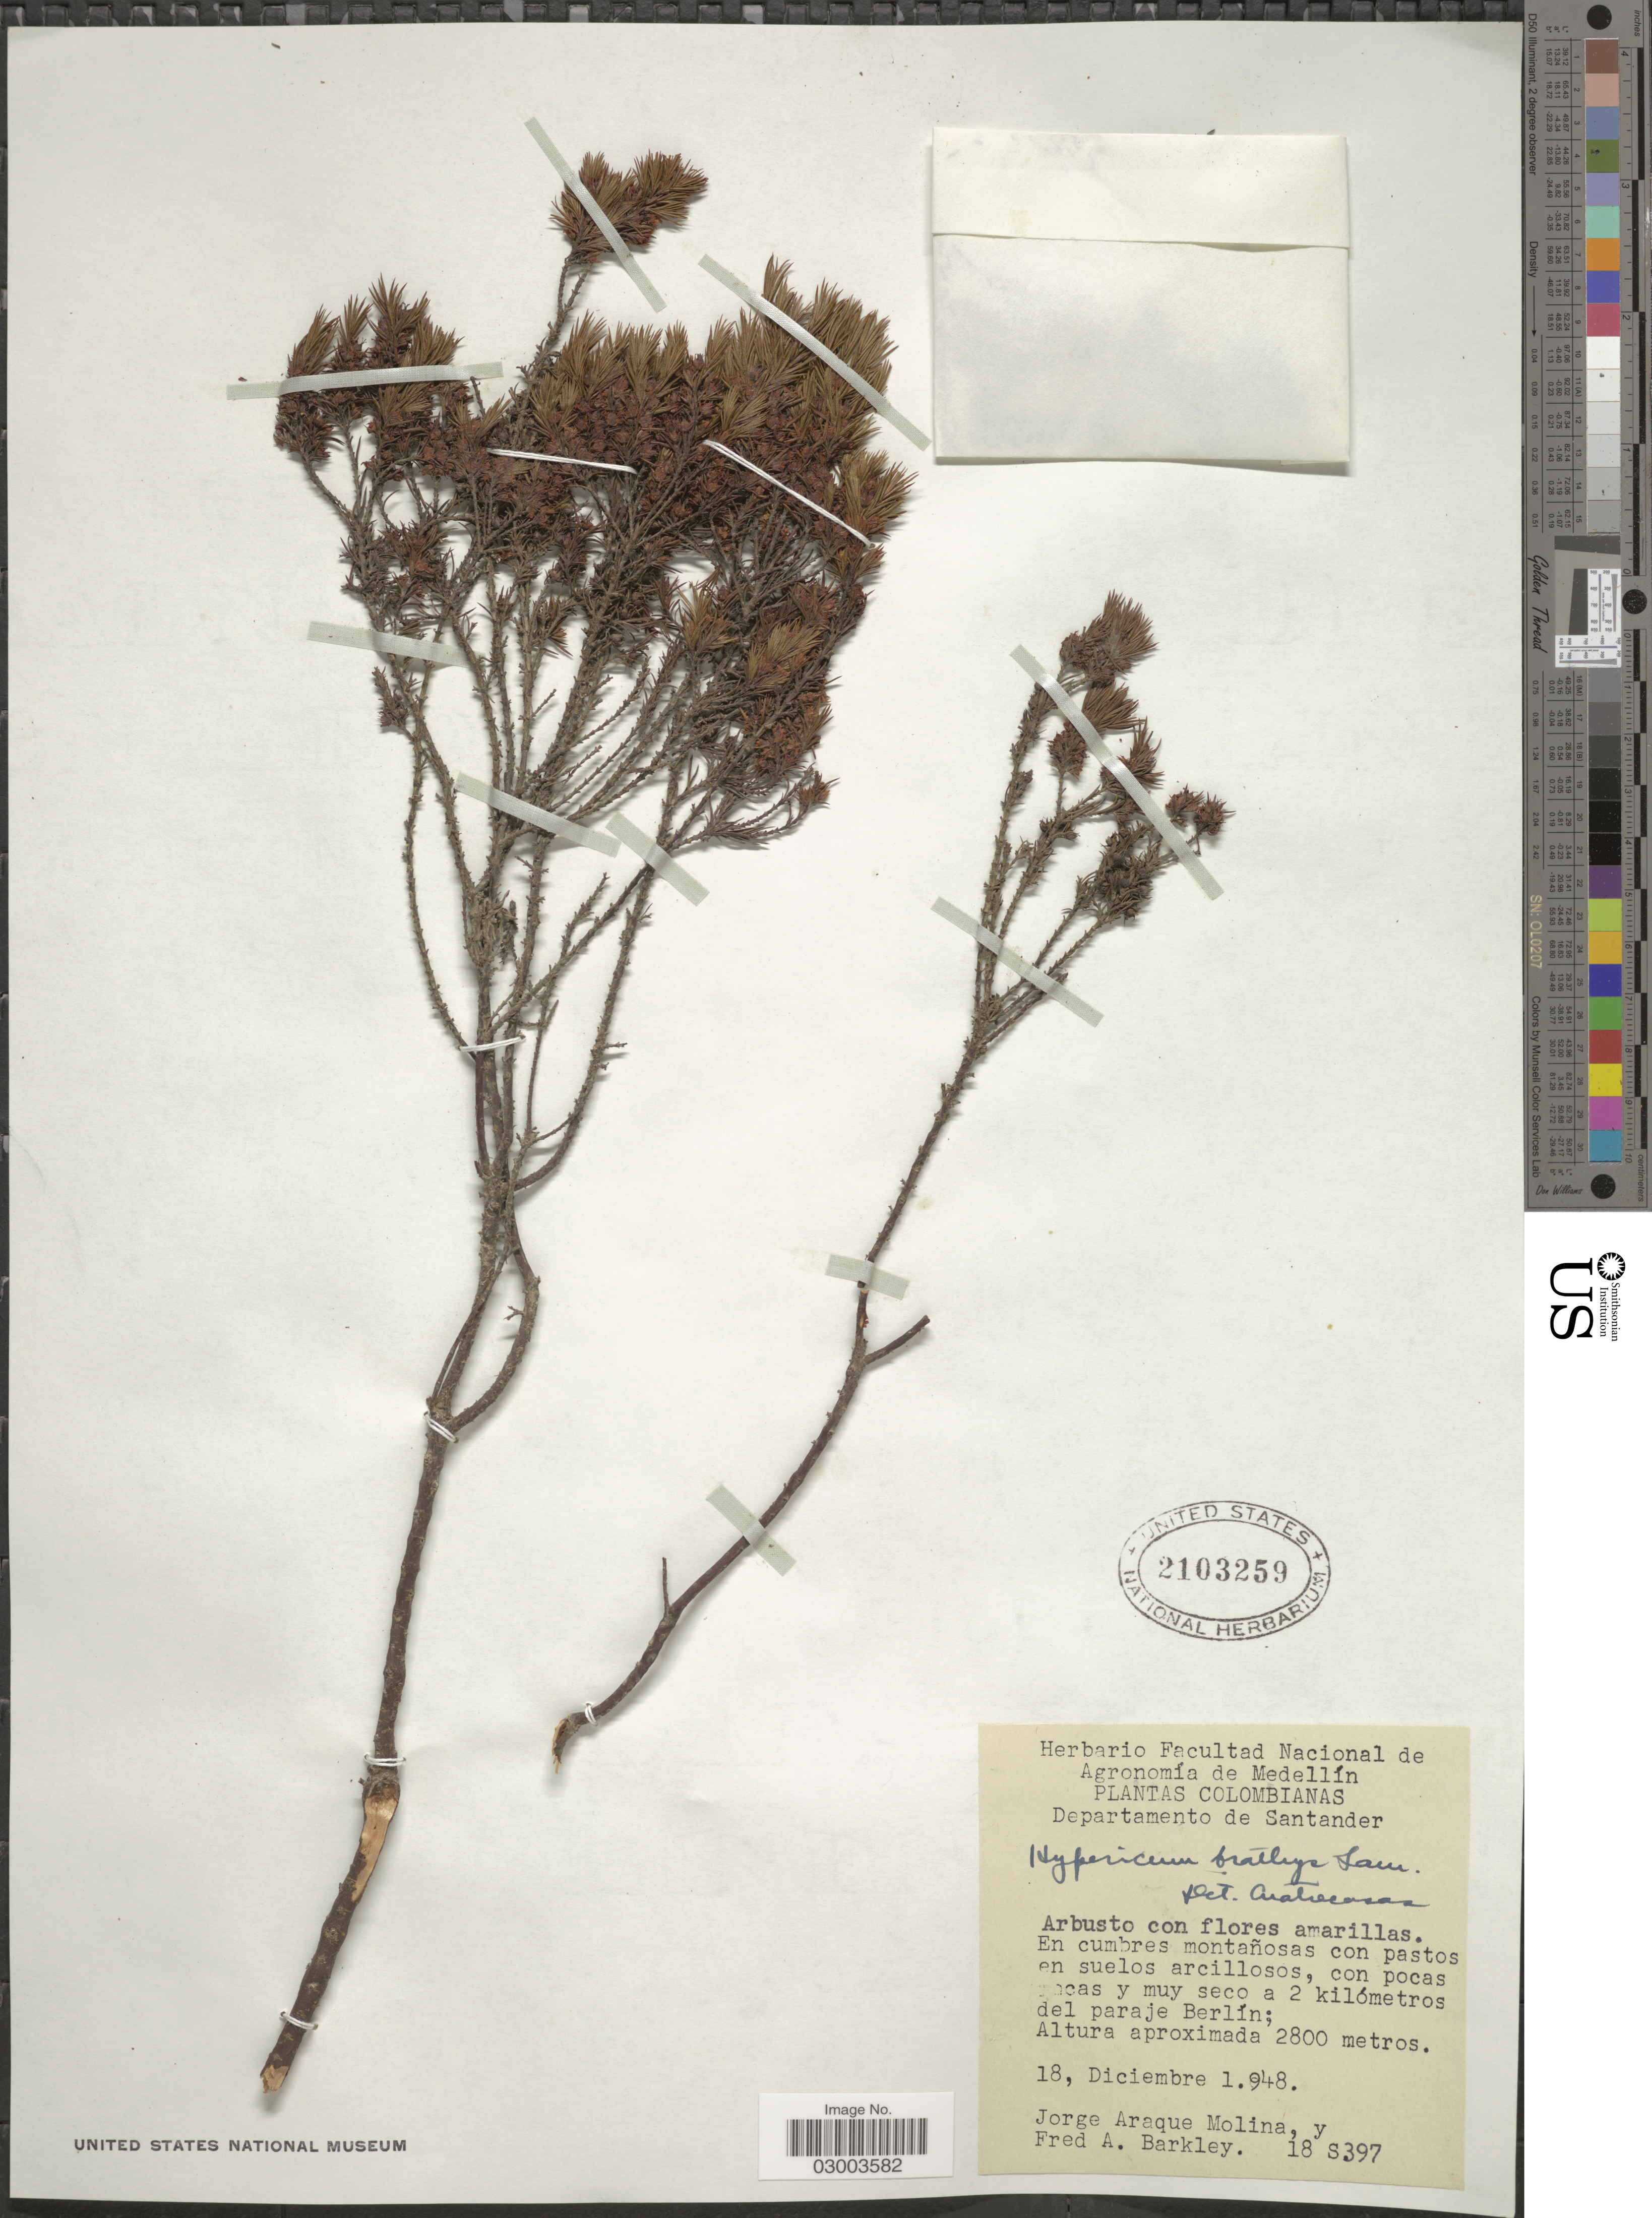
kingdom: Plantae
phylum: Tracheophyta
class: Magnoliopsida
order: Malpighiales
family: Hypericaceae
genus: Hypericum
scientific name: Hypericum juniperinum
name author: Kunth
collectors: J. Araque Molina & F. A. Barkley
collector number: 18S397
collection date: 1948-12-18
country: Colombia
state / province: Santander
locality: Departamento de Santander. En cumbres montañosas con pastos en suelos arcillosos, con pocas [illegible text]acas y muy seco a 2 kilómetros del paraje Berlín.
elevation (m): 2800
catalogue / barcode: US 2103259